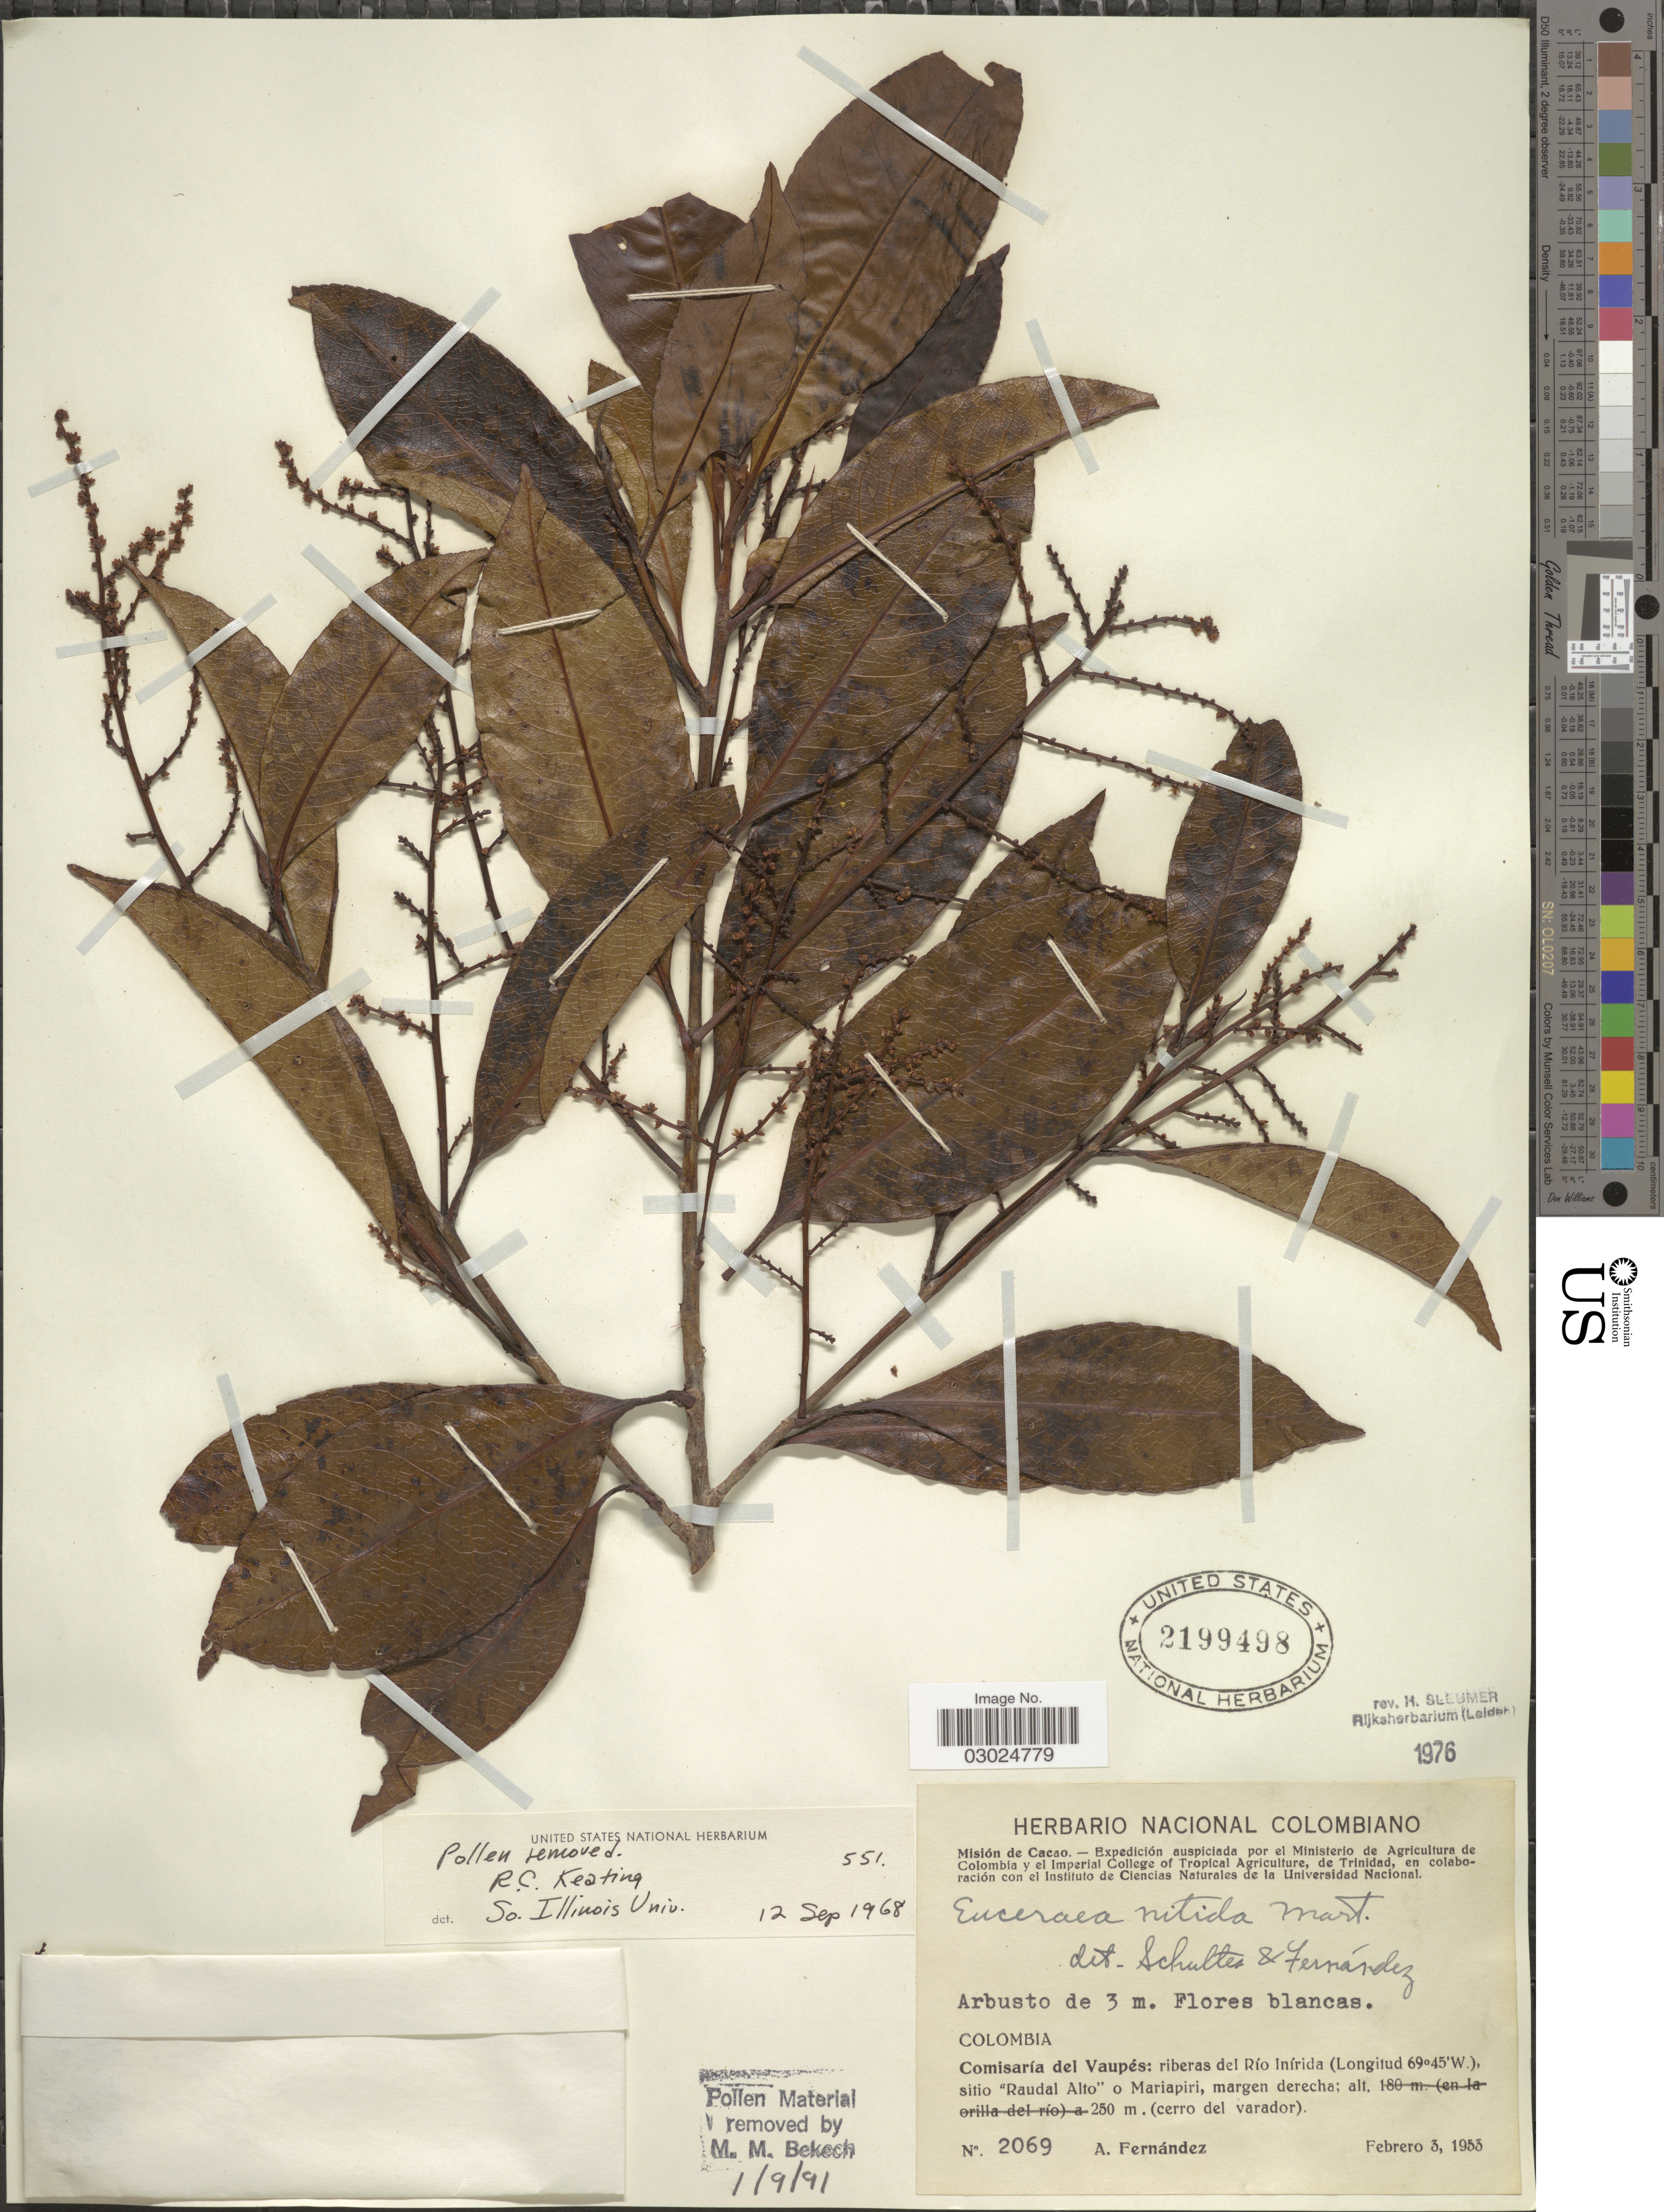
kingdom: Plantae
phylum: Tracheophyta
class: Magnoliopsida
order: Malpighiales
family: Salicaceae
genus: Casearia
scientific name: Casearia euceraea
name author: Mestier et al.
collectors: A. Fernandez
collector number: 2069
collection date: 1953-02-03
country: Colombia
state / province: Vaupés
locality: Comisaría del Vaupés: riberas del Río Inírida, sitio "Raudal Alto" o Mariapiri, margen derecha.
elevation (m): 250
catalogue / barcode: US 2199498